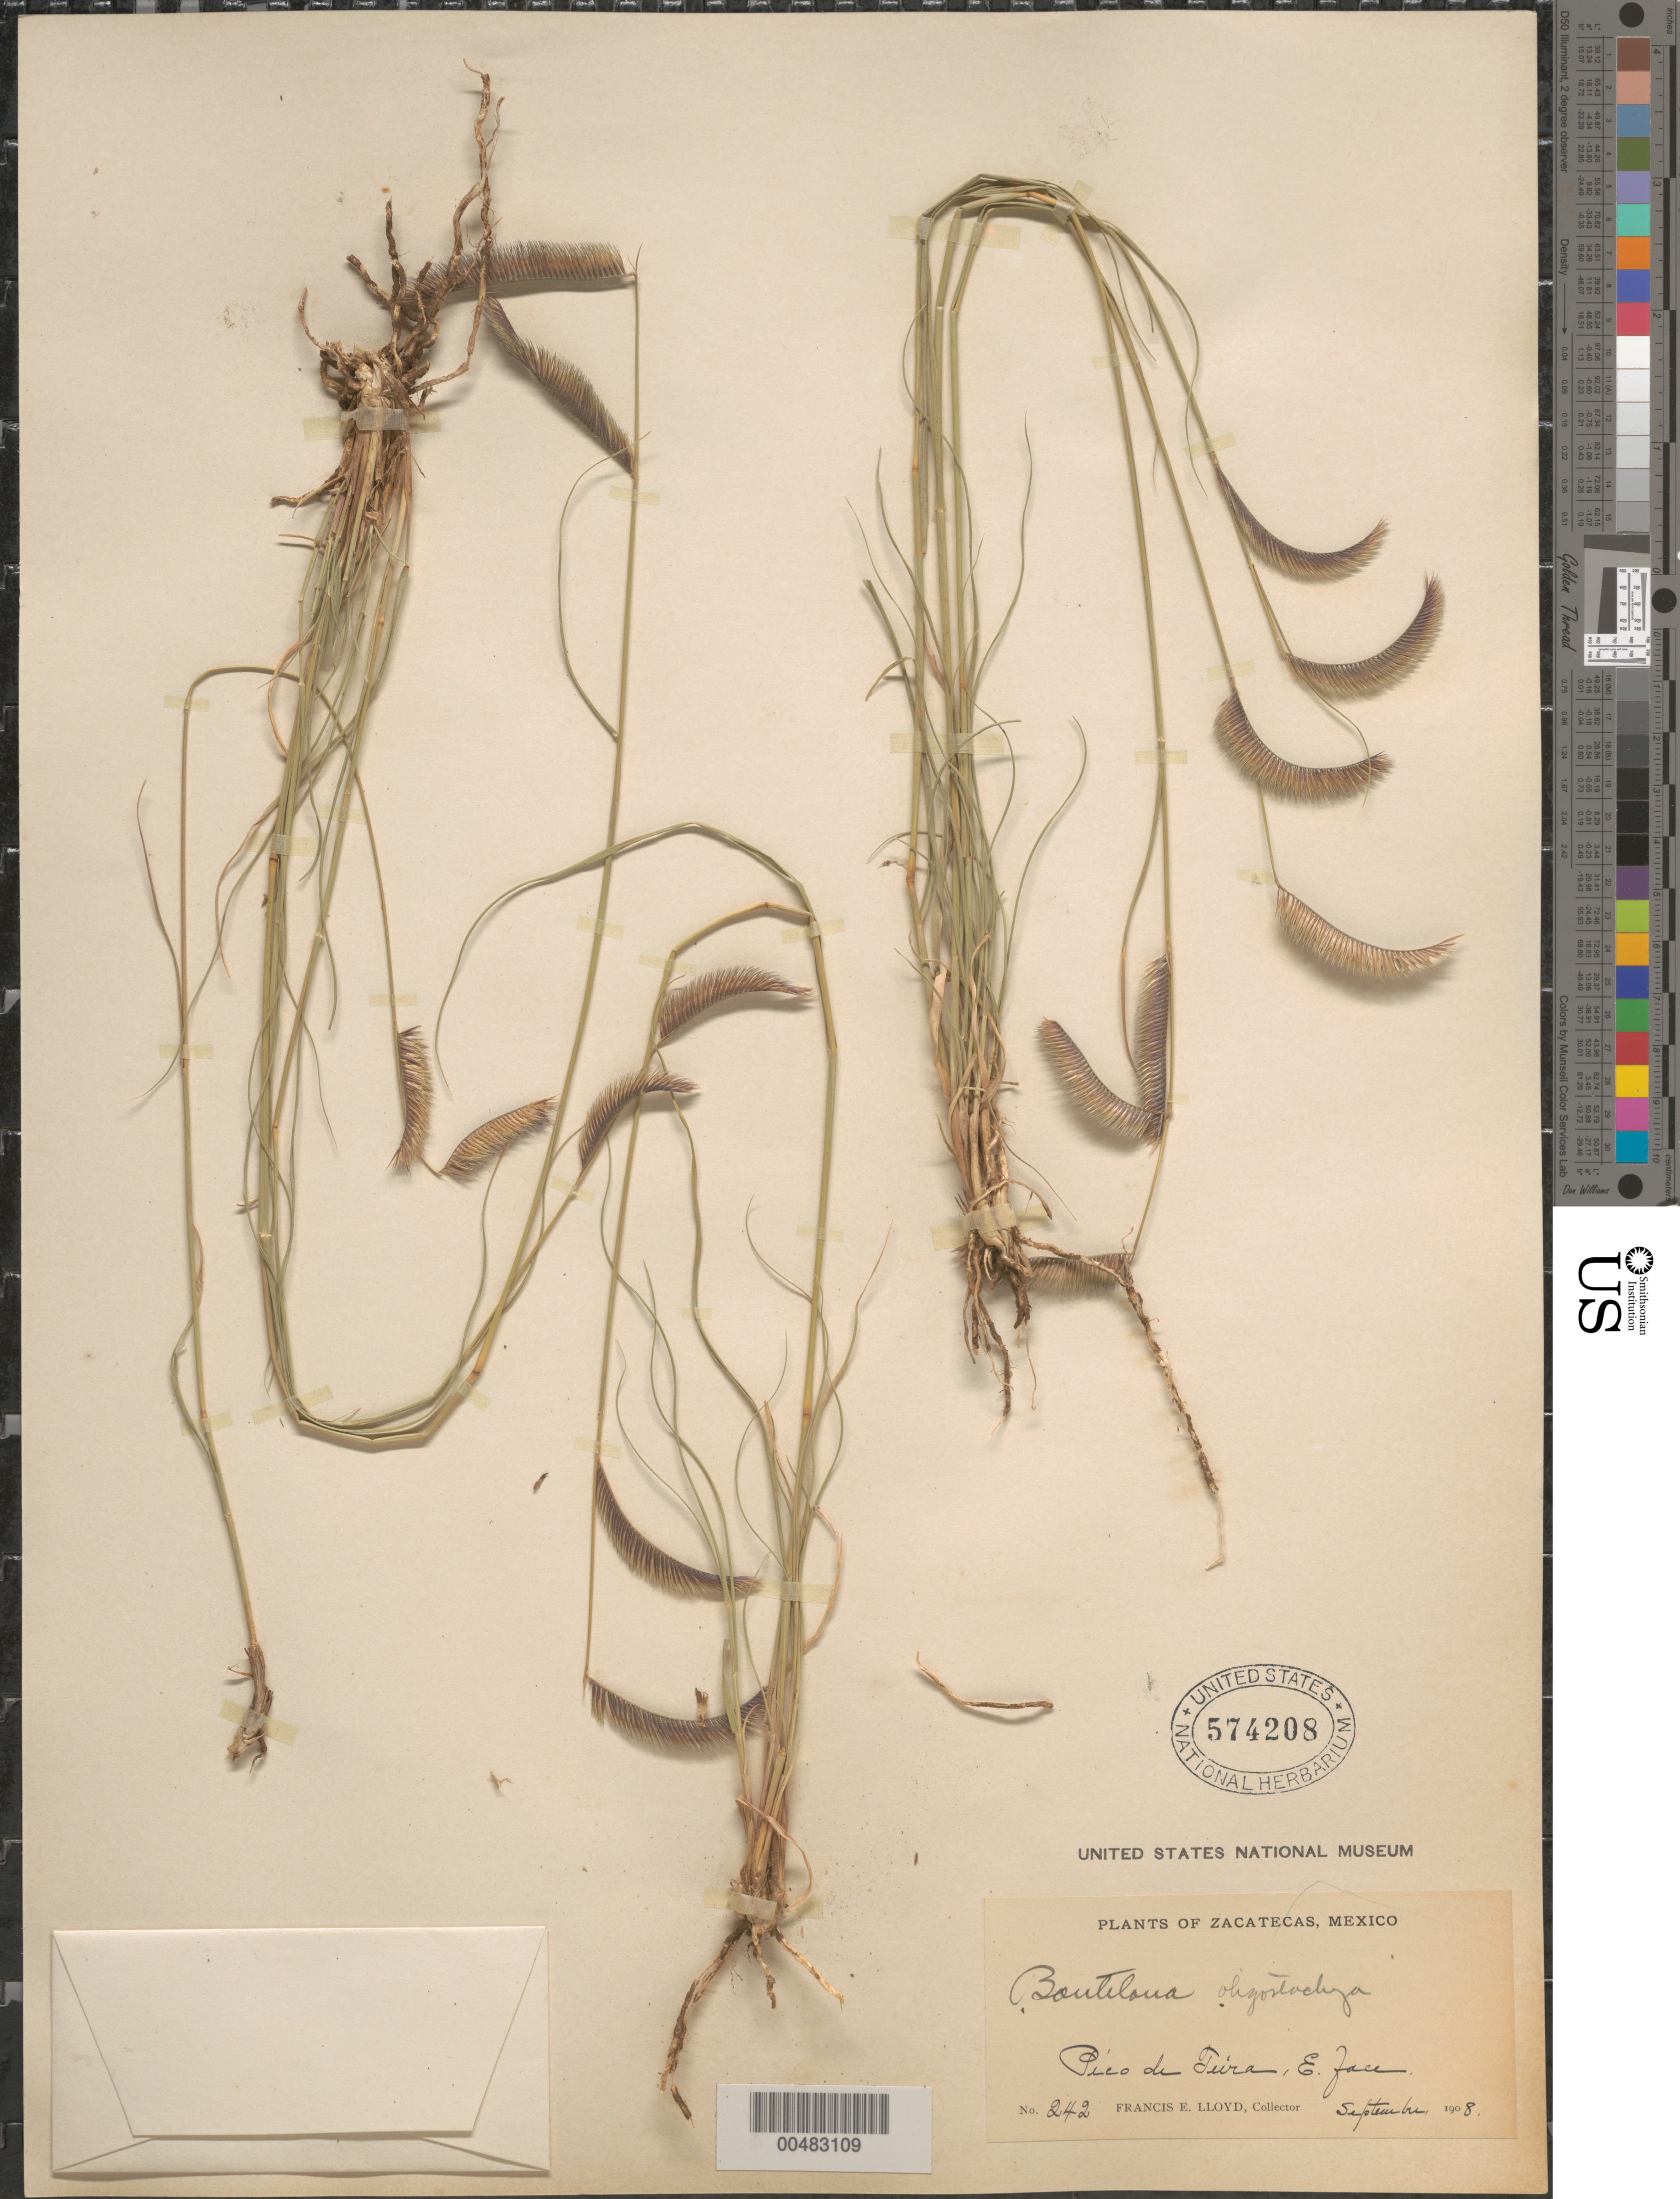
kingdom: Plantae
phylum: Tracheophyta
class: Liliopsida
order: Poales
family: Poaceae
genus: Bouteloua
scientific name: Bouteloua gracilis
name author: (Kunth) Lag. ex Griffiths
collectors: F. E. Lloyd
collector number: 242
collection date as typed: Sep 1908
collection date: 1908-09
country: Mexico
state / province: Zacatecas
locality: Pico de Teira, E face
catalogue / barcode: US 574208